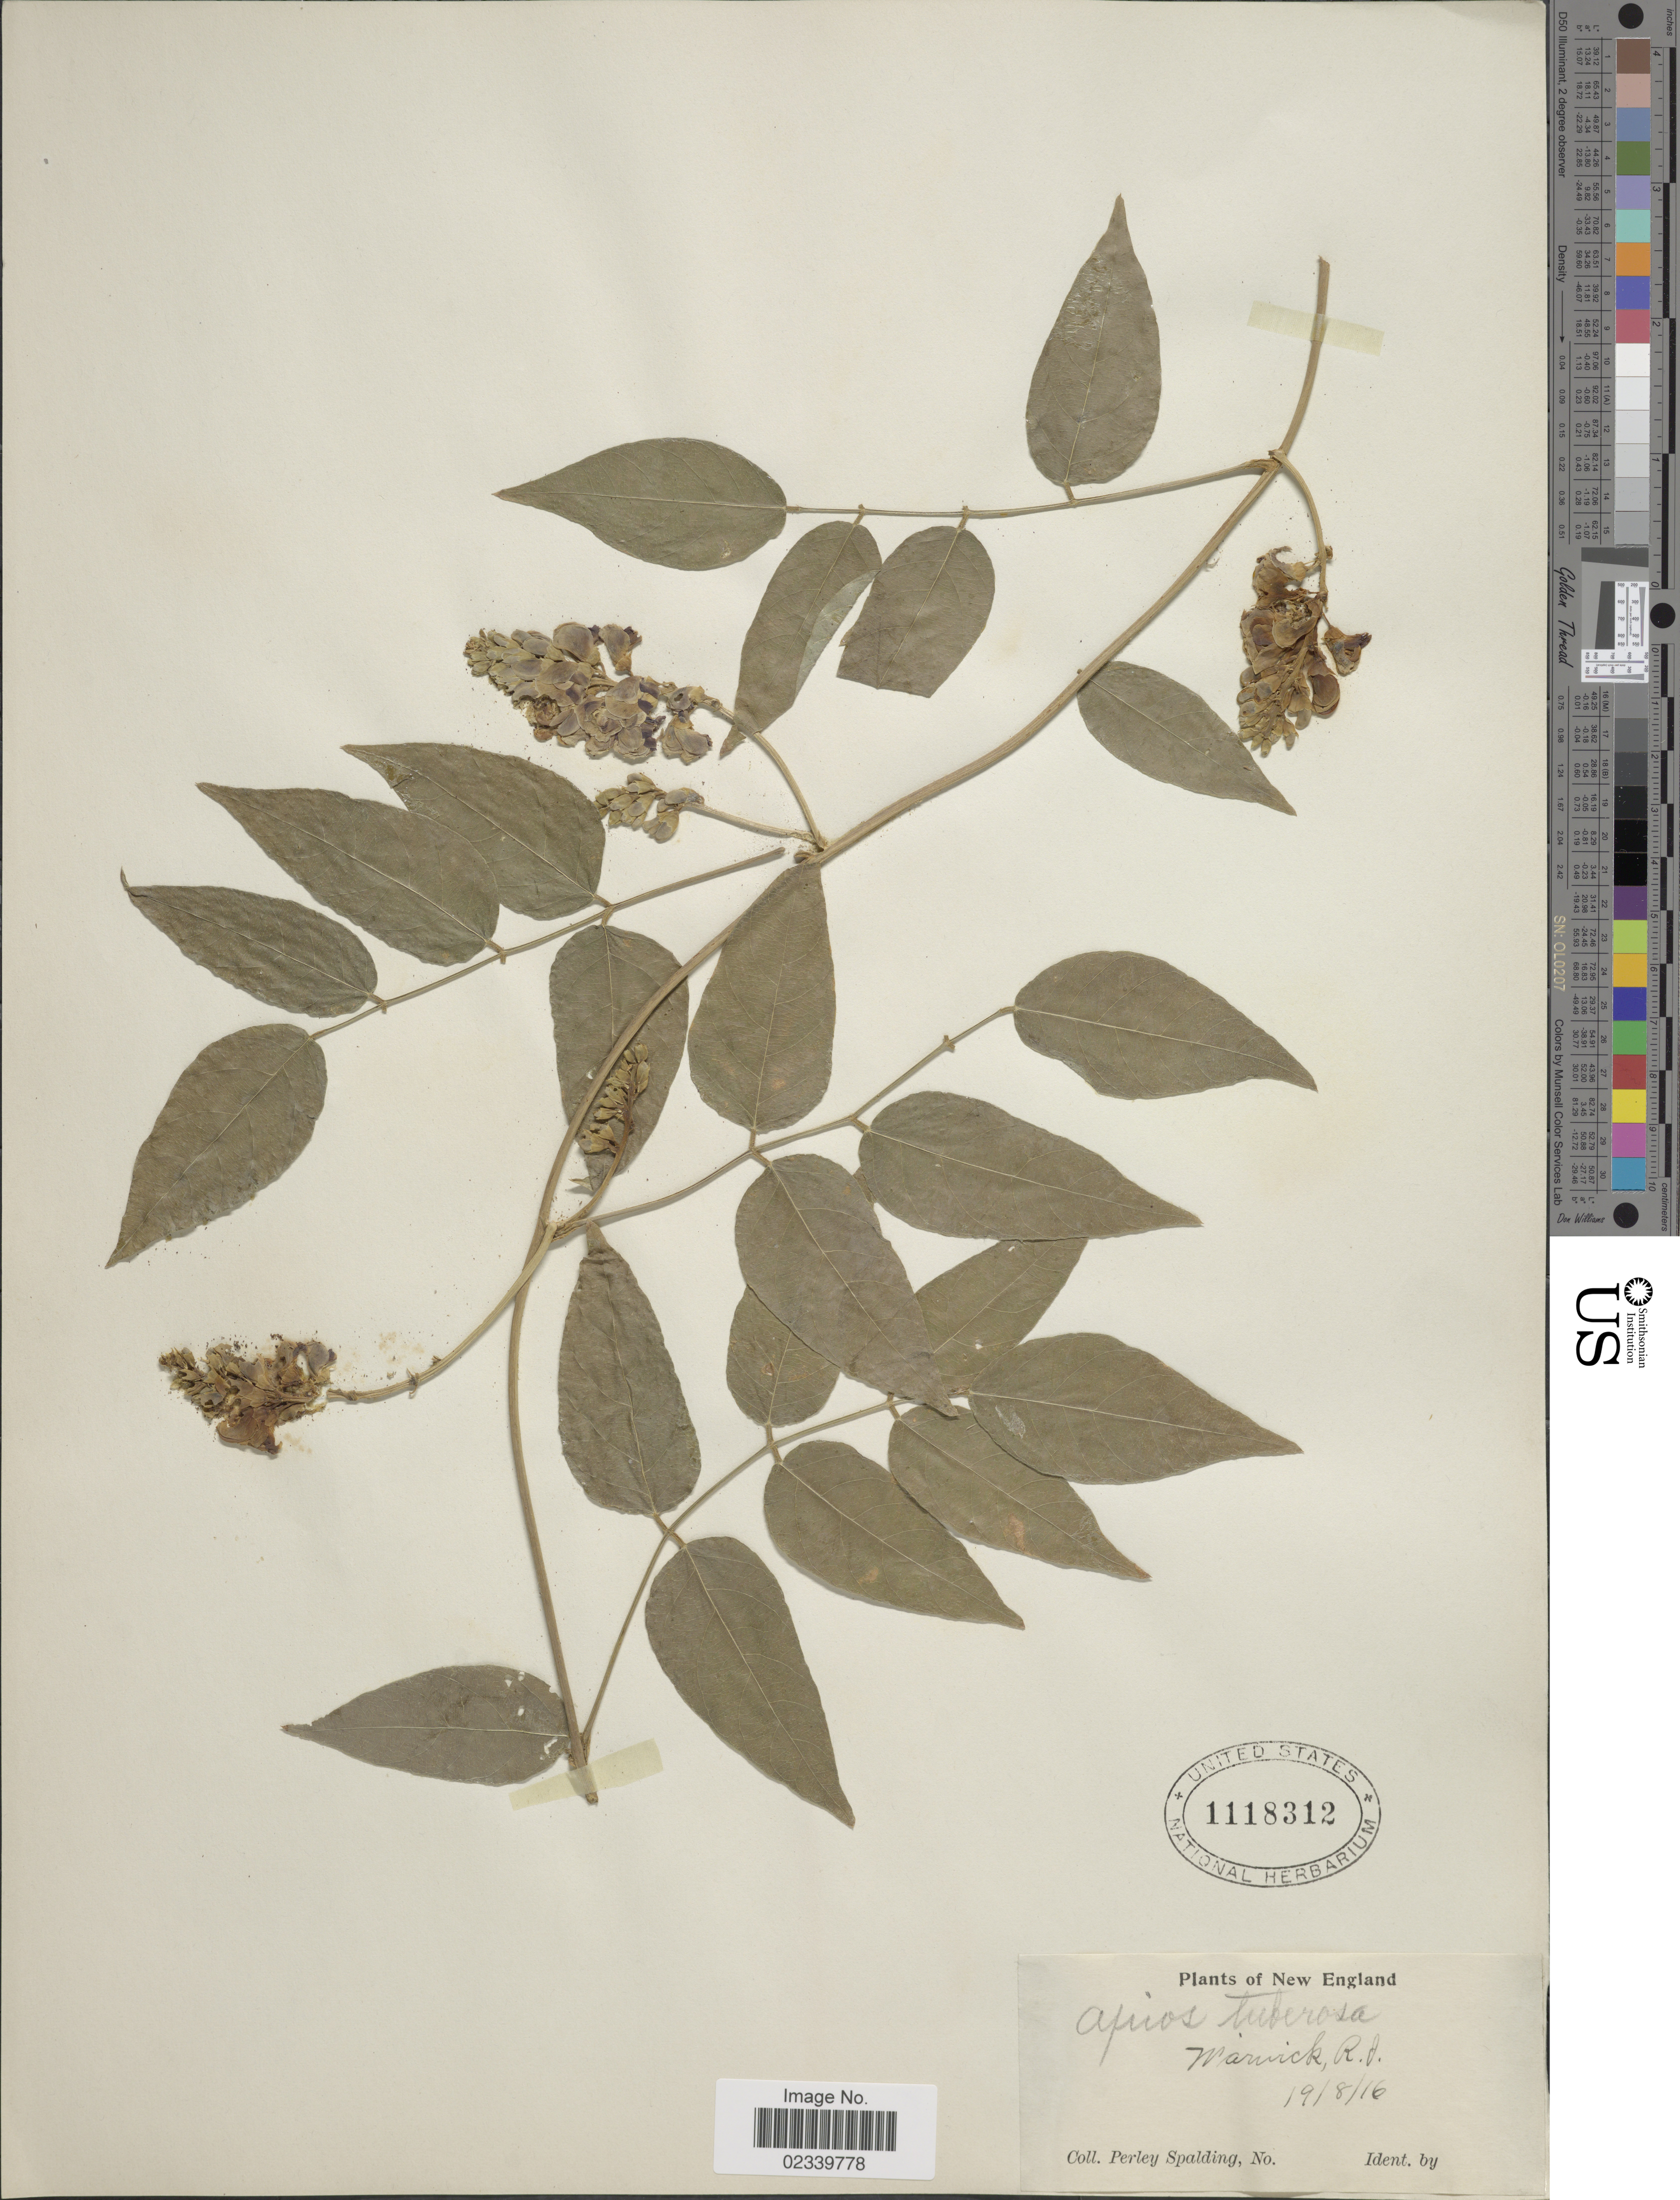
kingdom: Plantae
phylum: Tracheophyta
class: Magnoliopsida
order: Fabales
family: Fabaceae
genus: Apios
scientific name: Apios americana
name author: Medik.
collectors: P. Spalding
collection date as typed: Transcribed d/m/y: 19/8/16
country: United States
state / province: Rhode Island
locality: Warwick, R.I.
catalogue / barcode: US 1118312